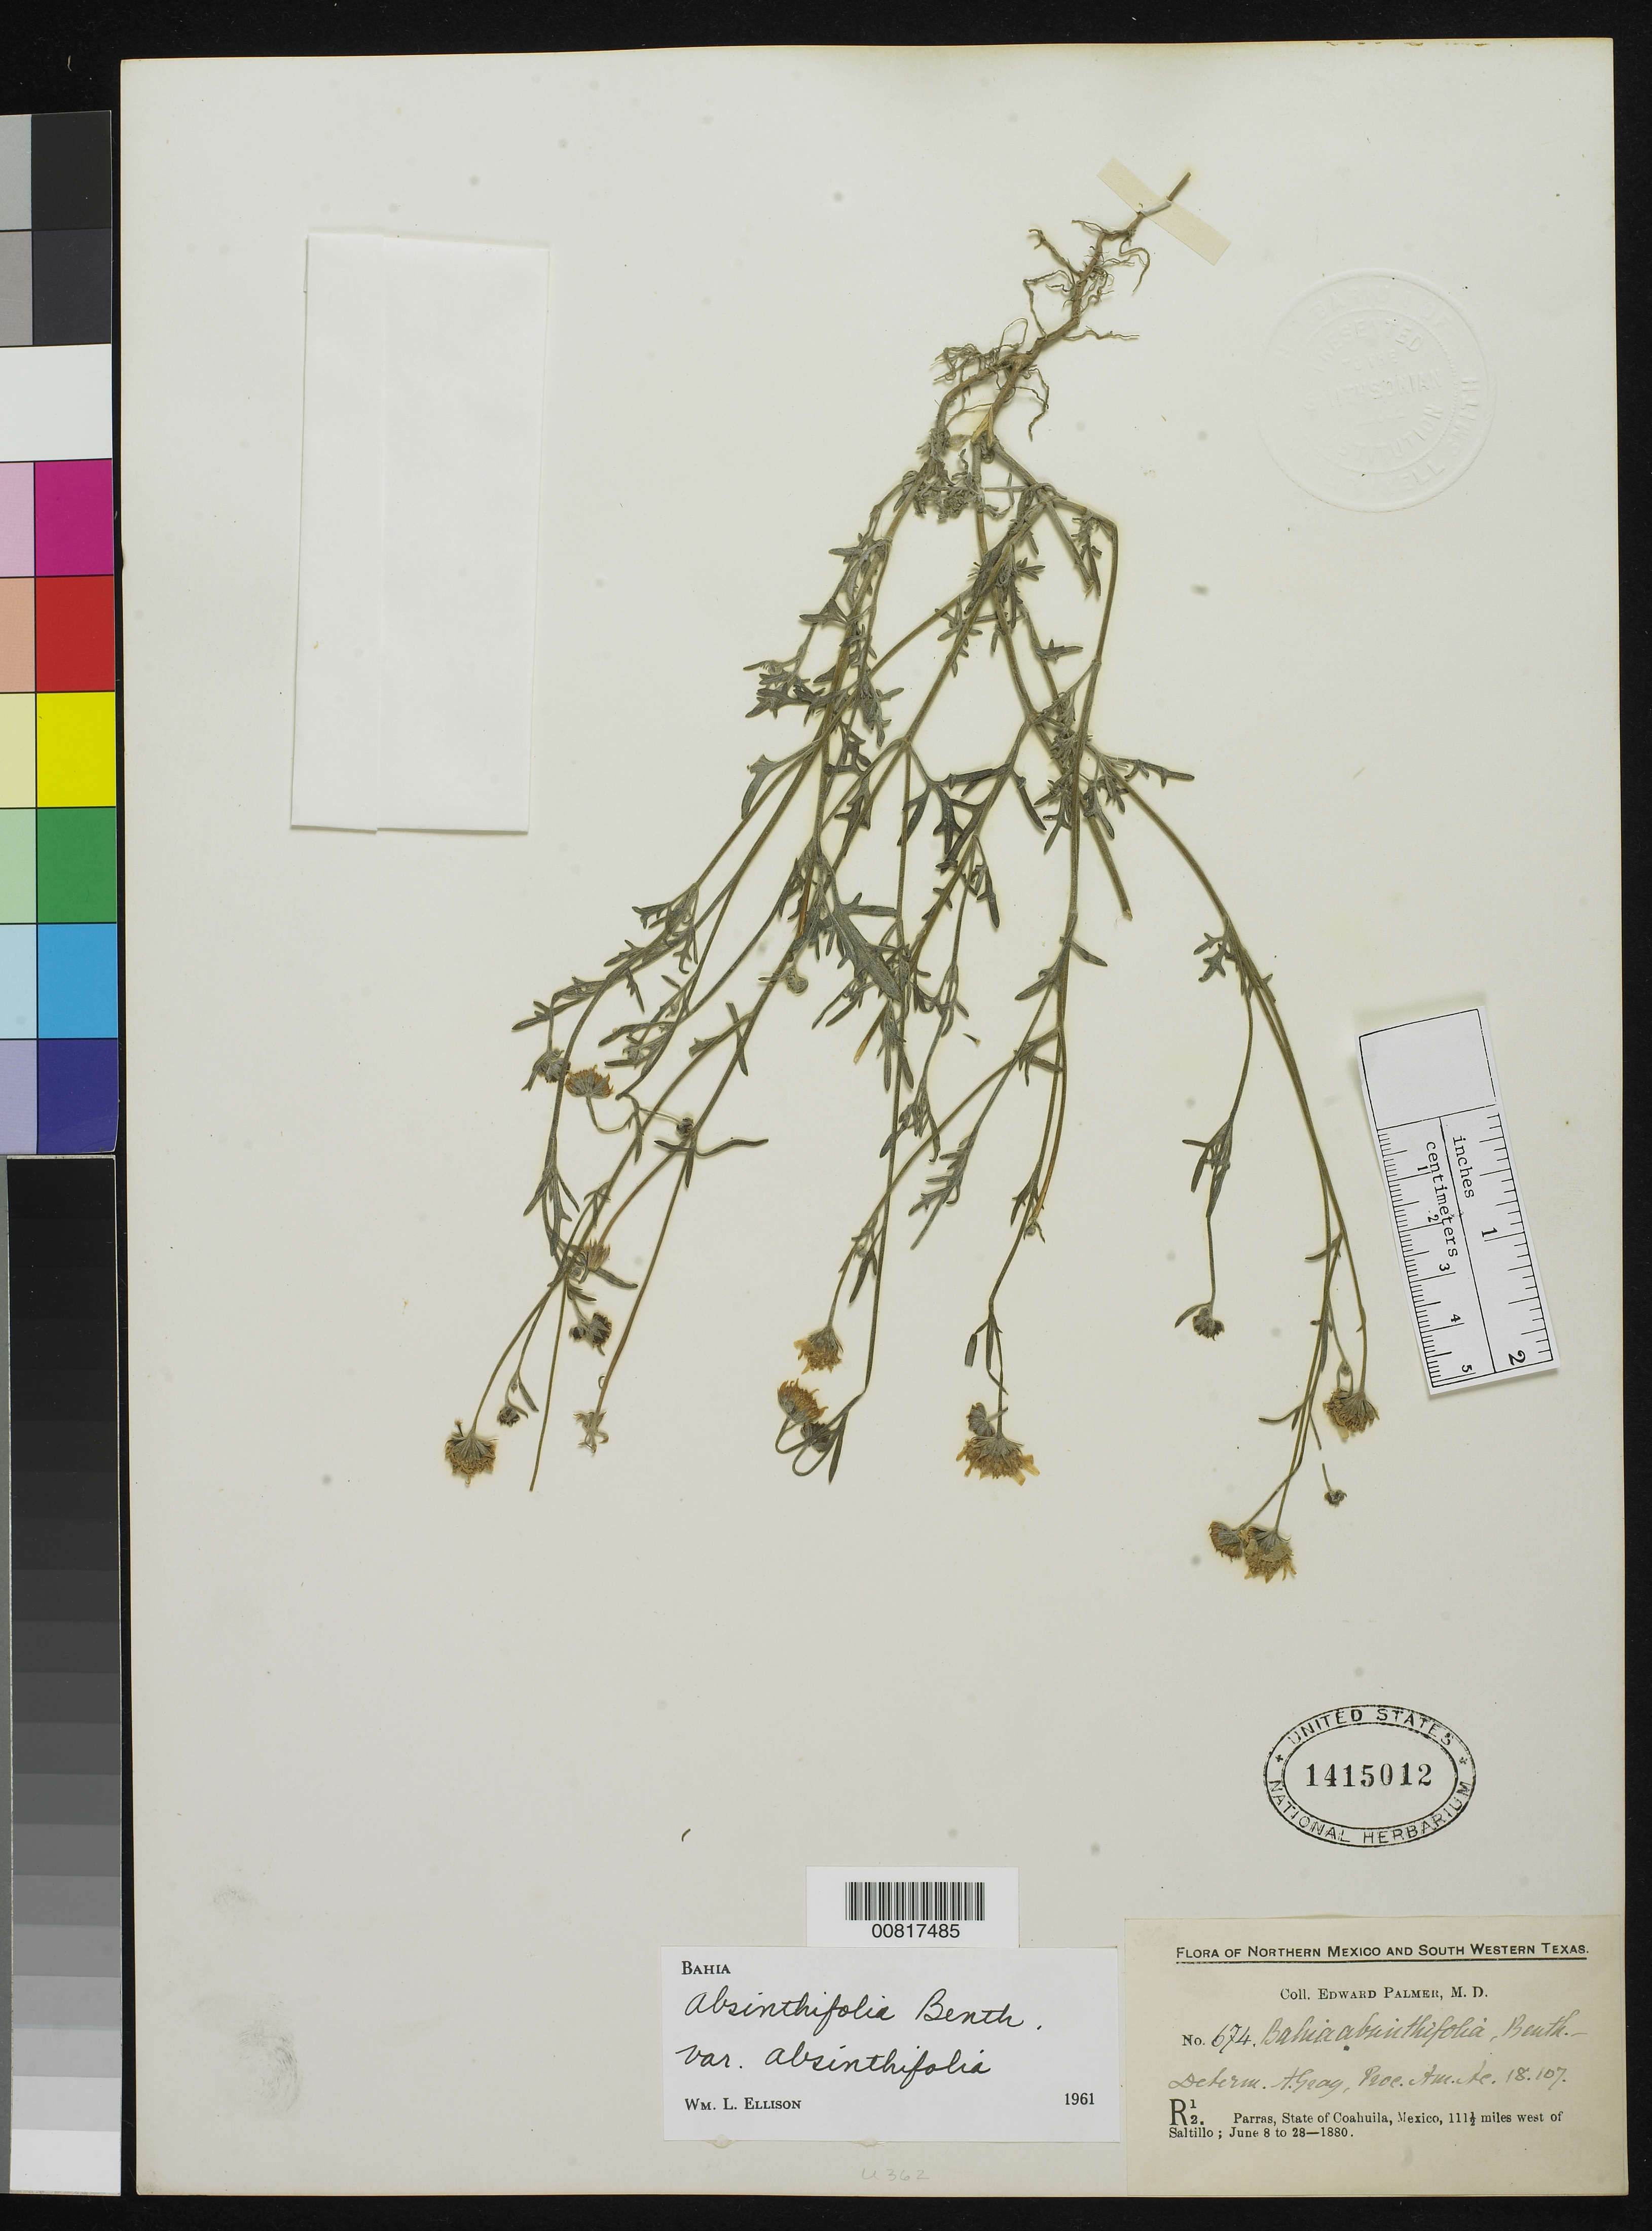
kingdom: Plantae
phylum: Tracheophyta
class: Magnoliopsida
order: Asterales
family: Asteraceae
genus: Bahia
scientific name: Bahia absinthifolia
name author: Benth.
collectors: E. Palmer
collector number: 674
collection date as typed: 08 Jun 1880 to 28 Jun 1880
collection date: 1880-06-08/1880-06-28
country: Mexico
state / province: Coahuila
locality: R12. Parras, Coahuila, 111½ miles west of Saltillo.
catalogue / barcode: US 1415012